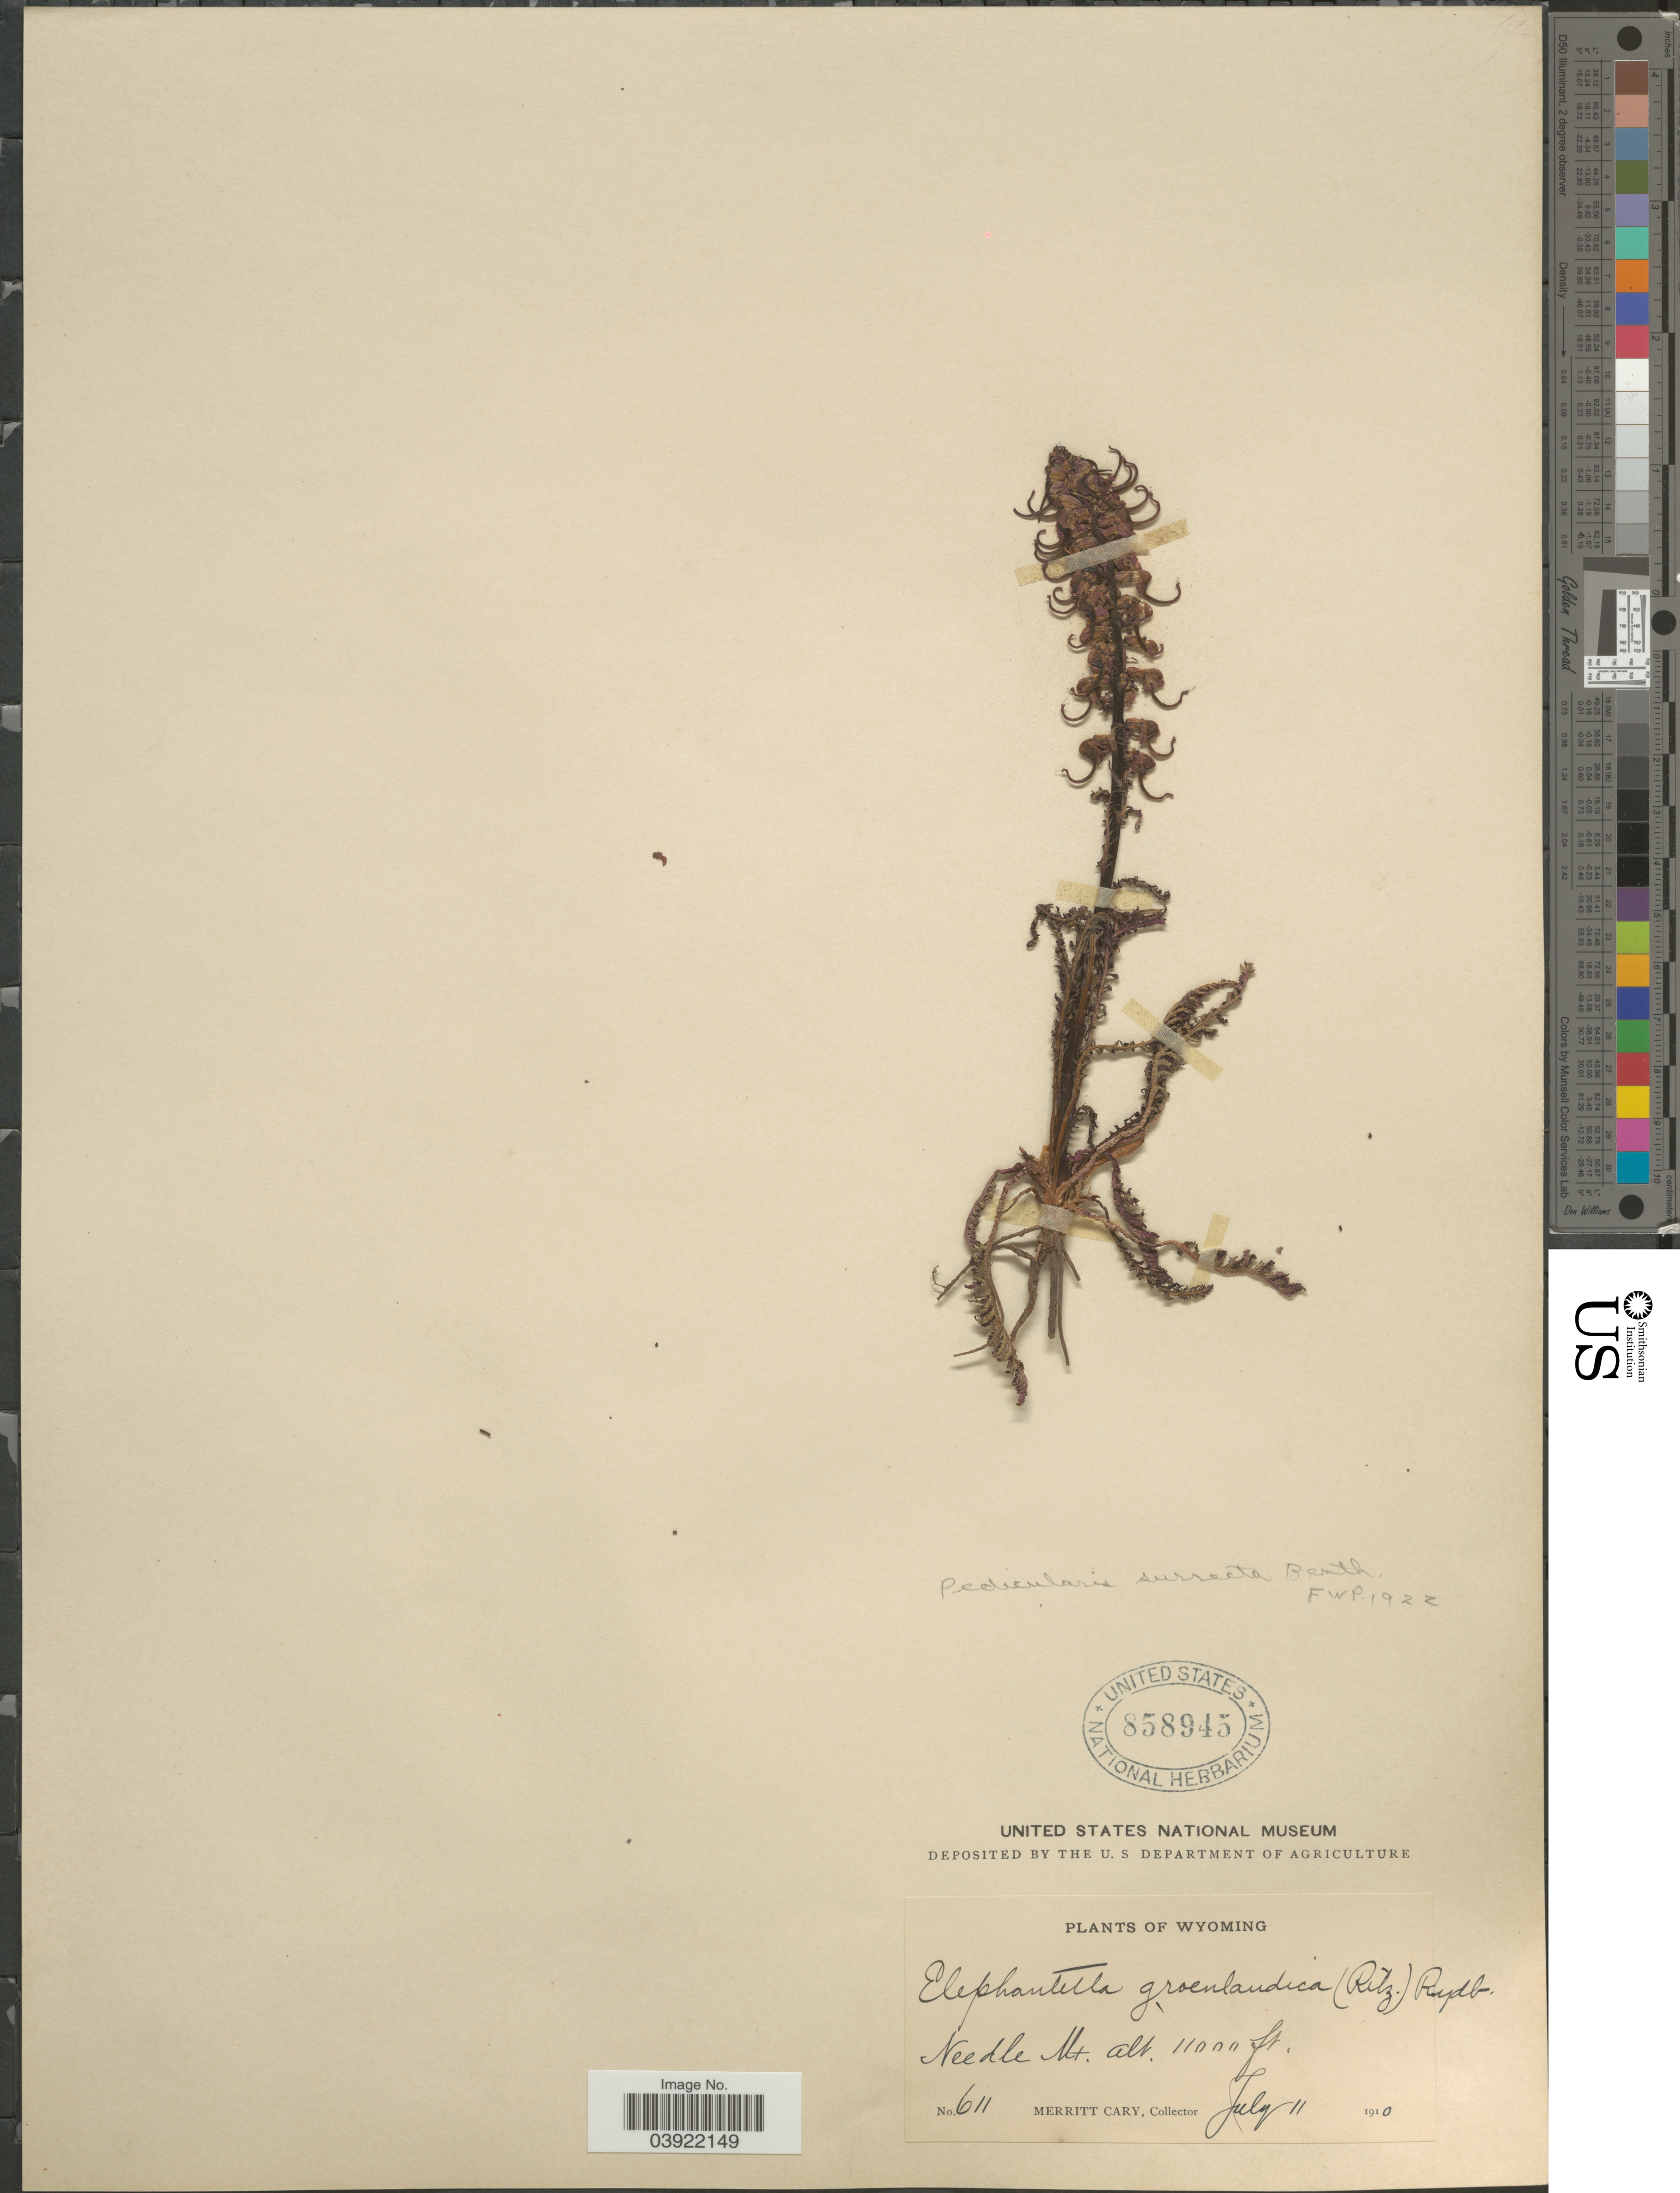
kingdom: Plantae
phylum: Tracheophyta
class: Magnoliopsida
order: Lamiales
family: Orobanchaceae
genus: Pedicularis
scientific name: Pedicularis groenlandica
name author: Retz.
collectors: M. Cary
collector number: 611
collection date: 1910-07-11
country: United States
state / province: Wyoming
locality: Needle Mt.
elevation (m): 3353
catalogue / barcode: US 858945